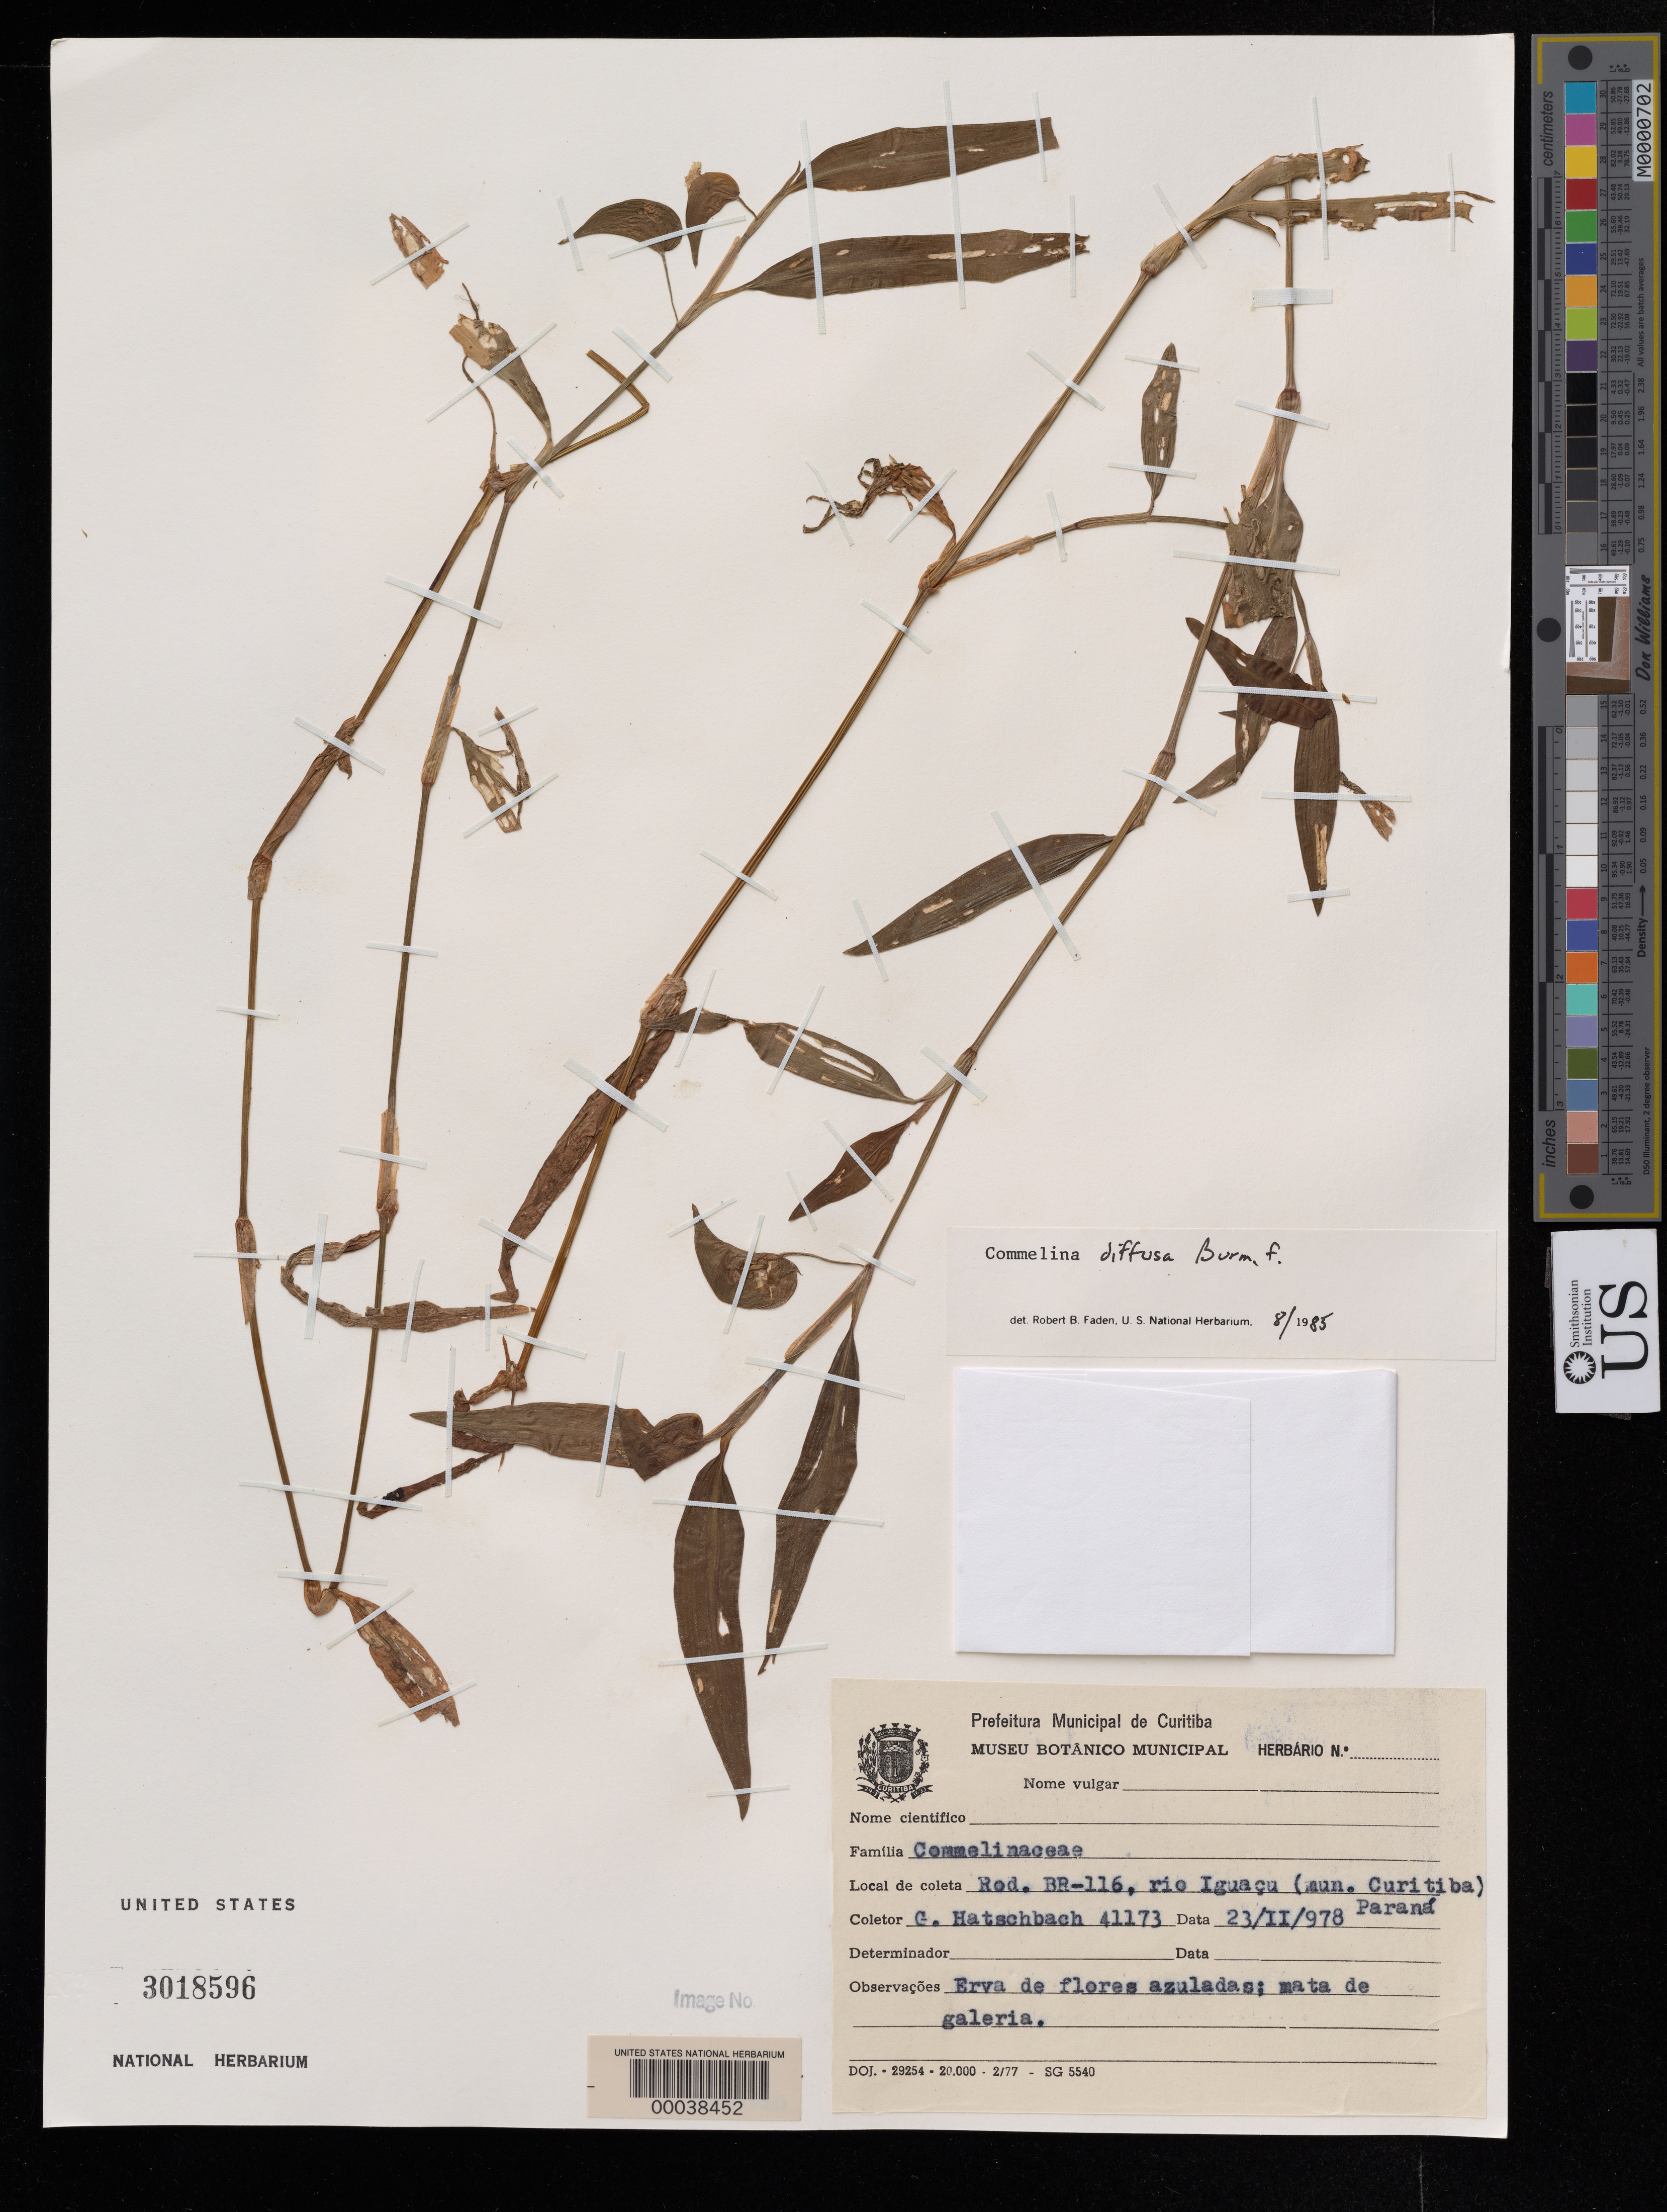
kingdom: Plantae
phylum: Tracheophyta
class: Liliopsida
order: Commelinales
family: Commelinaceae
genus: Commelina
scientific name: Commelina diffusa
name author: Burm. f.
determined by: Faden, Robert B., (US), Smithsonian Institution - National Museum of Natural History (UNITED STATES)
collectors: G. Hatschbach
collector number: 41173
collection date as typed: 23 Feb 1978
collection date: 1978-02-23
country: Brazil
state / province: Paraná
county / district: Curitiba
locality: Rio iguacu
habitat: Thicket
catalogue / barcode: US 3018596